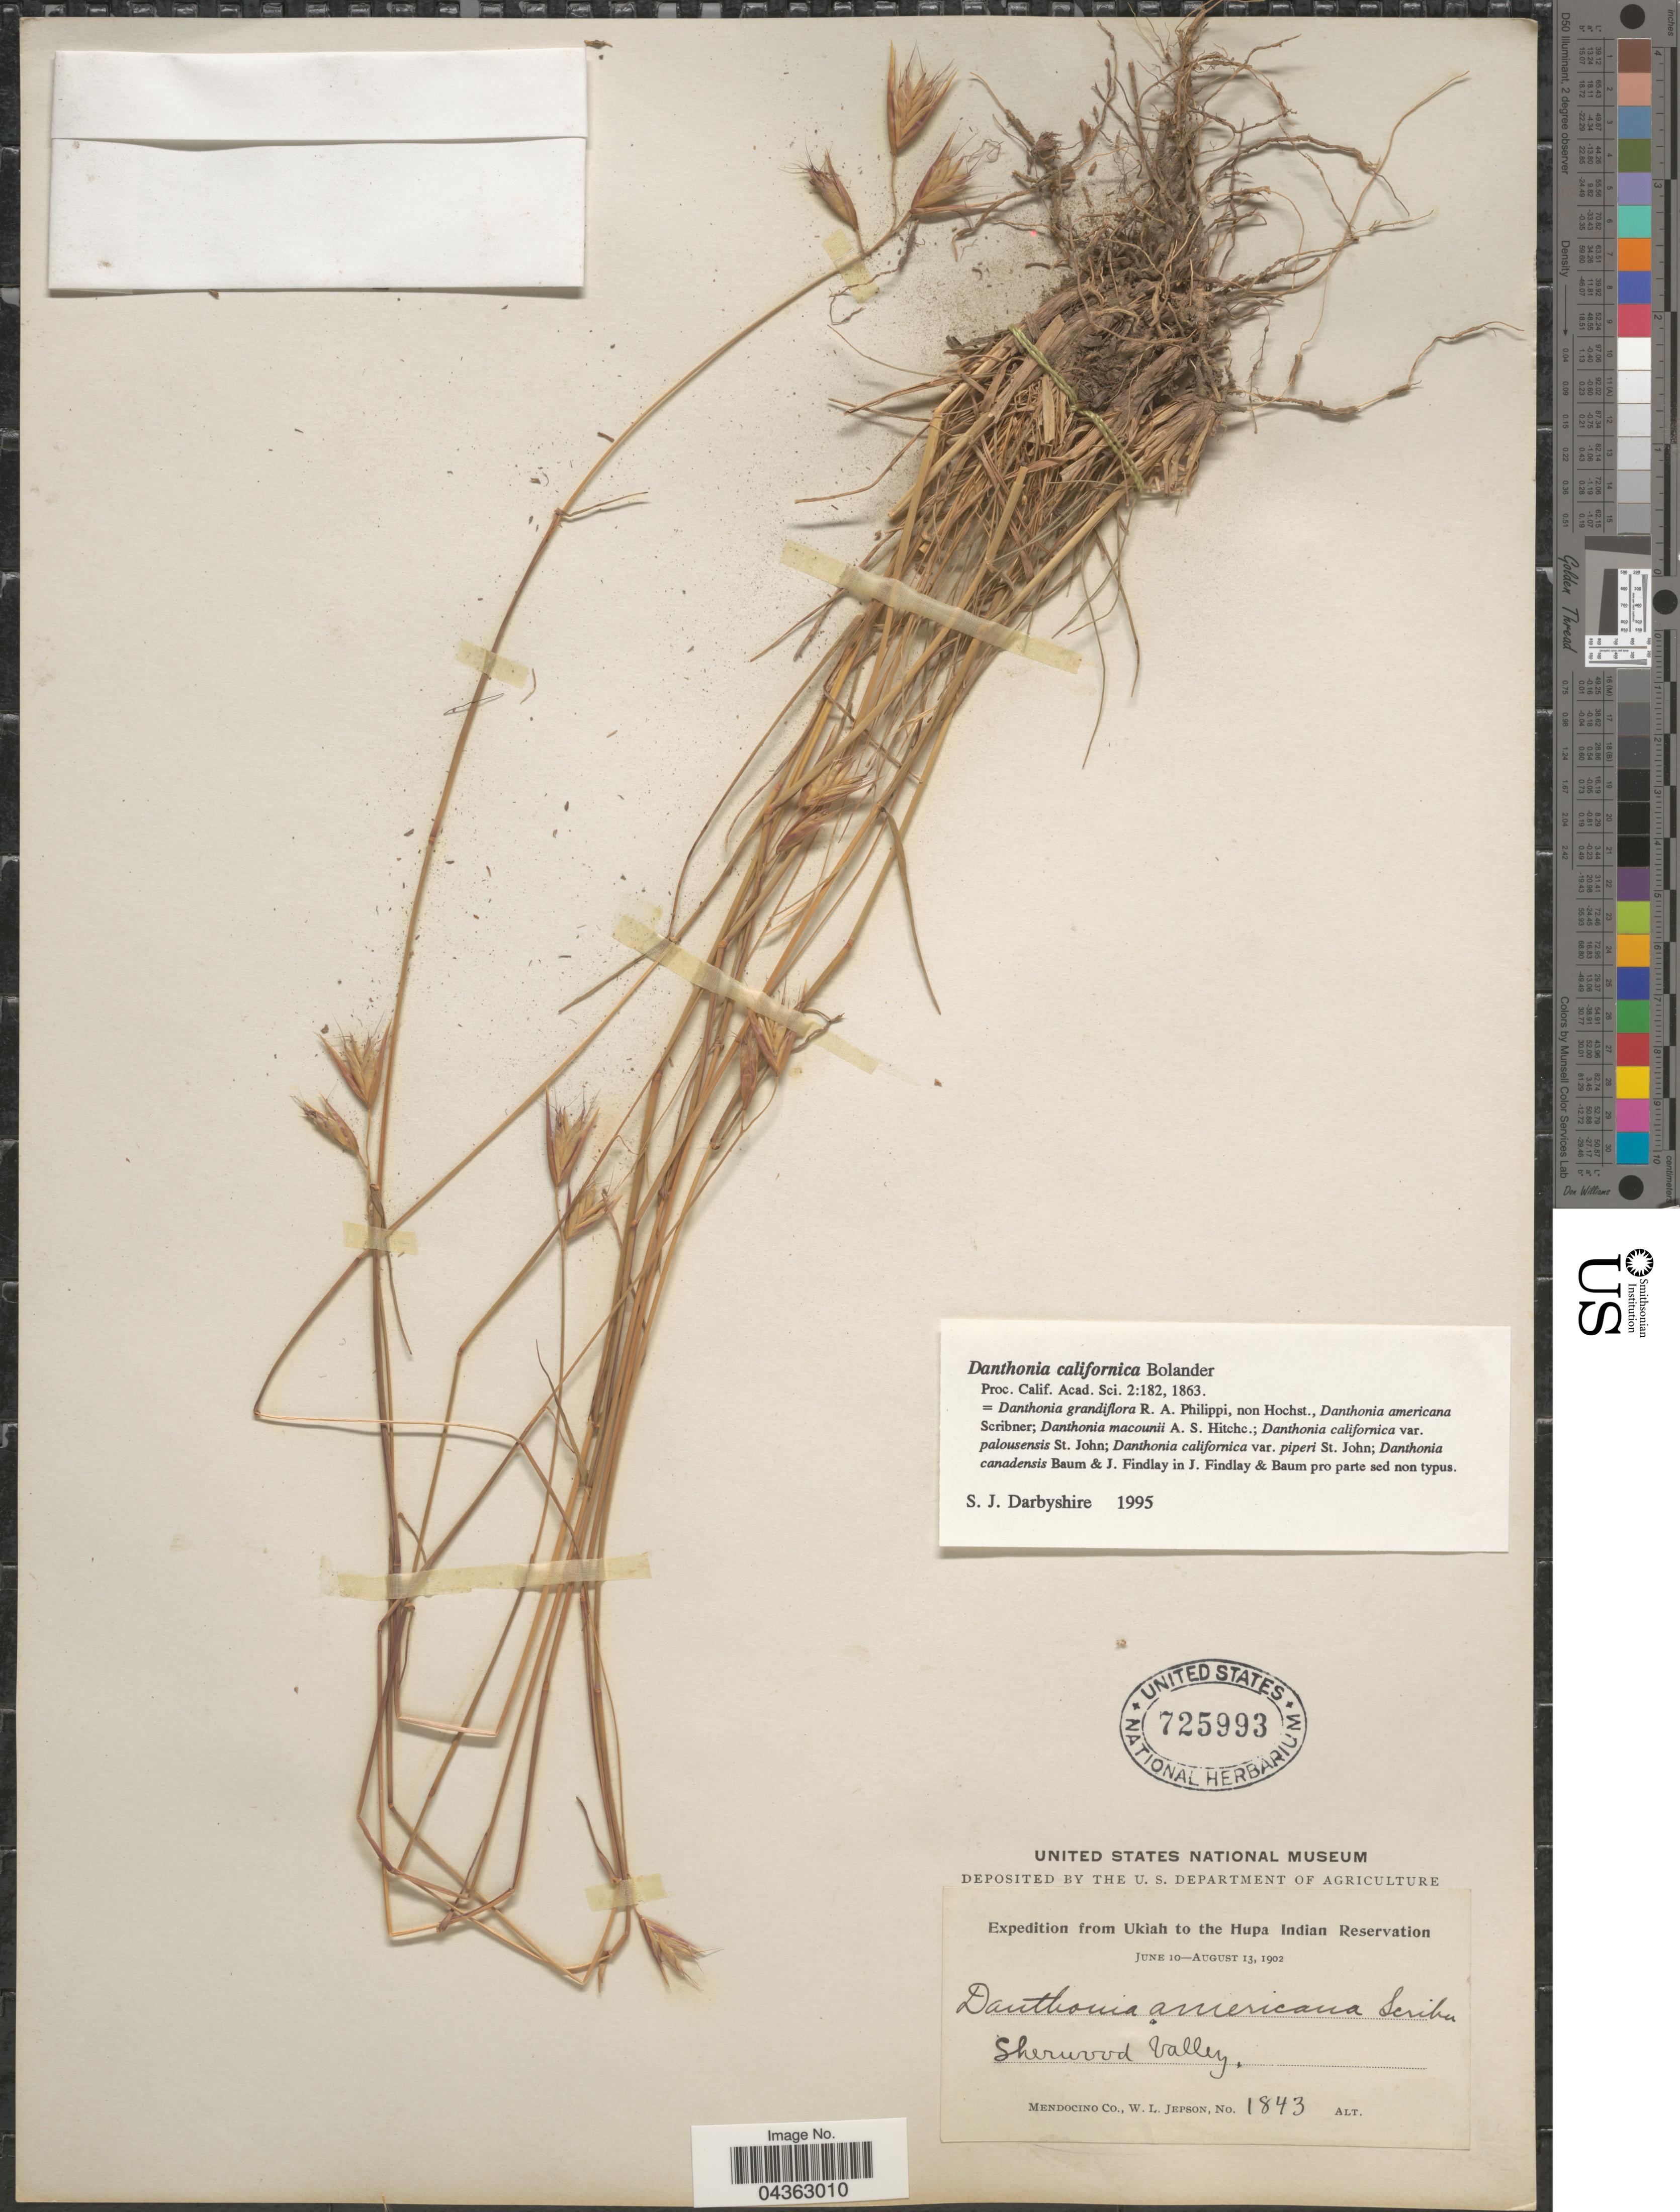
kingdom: Plantae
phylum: Tracheophyta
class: Liliopsida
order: Poales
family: Poaceae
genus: Danthonia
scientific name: Danthonia californica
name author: Bol.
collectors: W. L. Jepson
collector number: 1843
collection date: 1902-06-10/1902-08-13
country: United States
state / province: California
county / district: Mendocino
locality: Expedition from Ukiah to the Hupa Indian Reservation. Sherwood Valley. Mendocino Co.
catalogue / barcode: US 725993